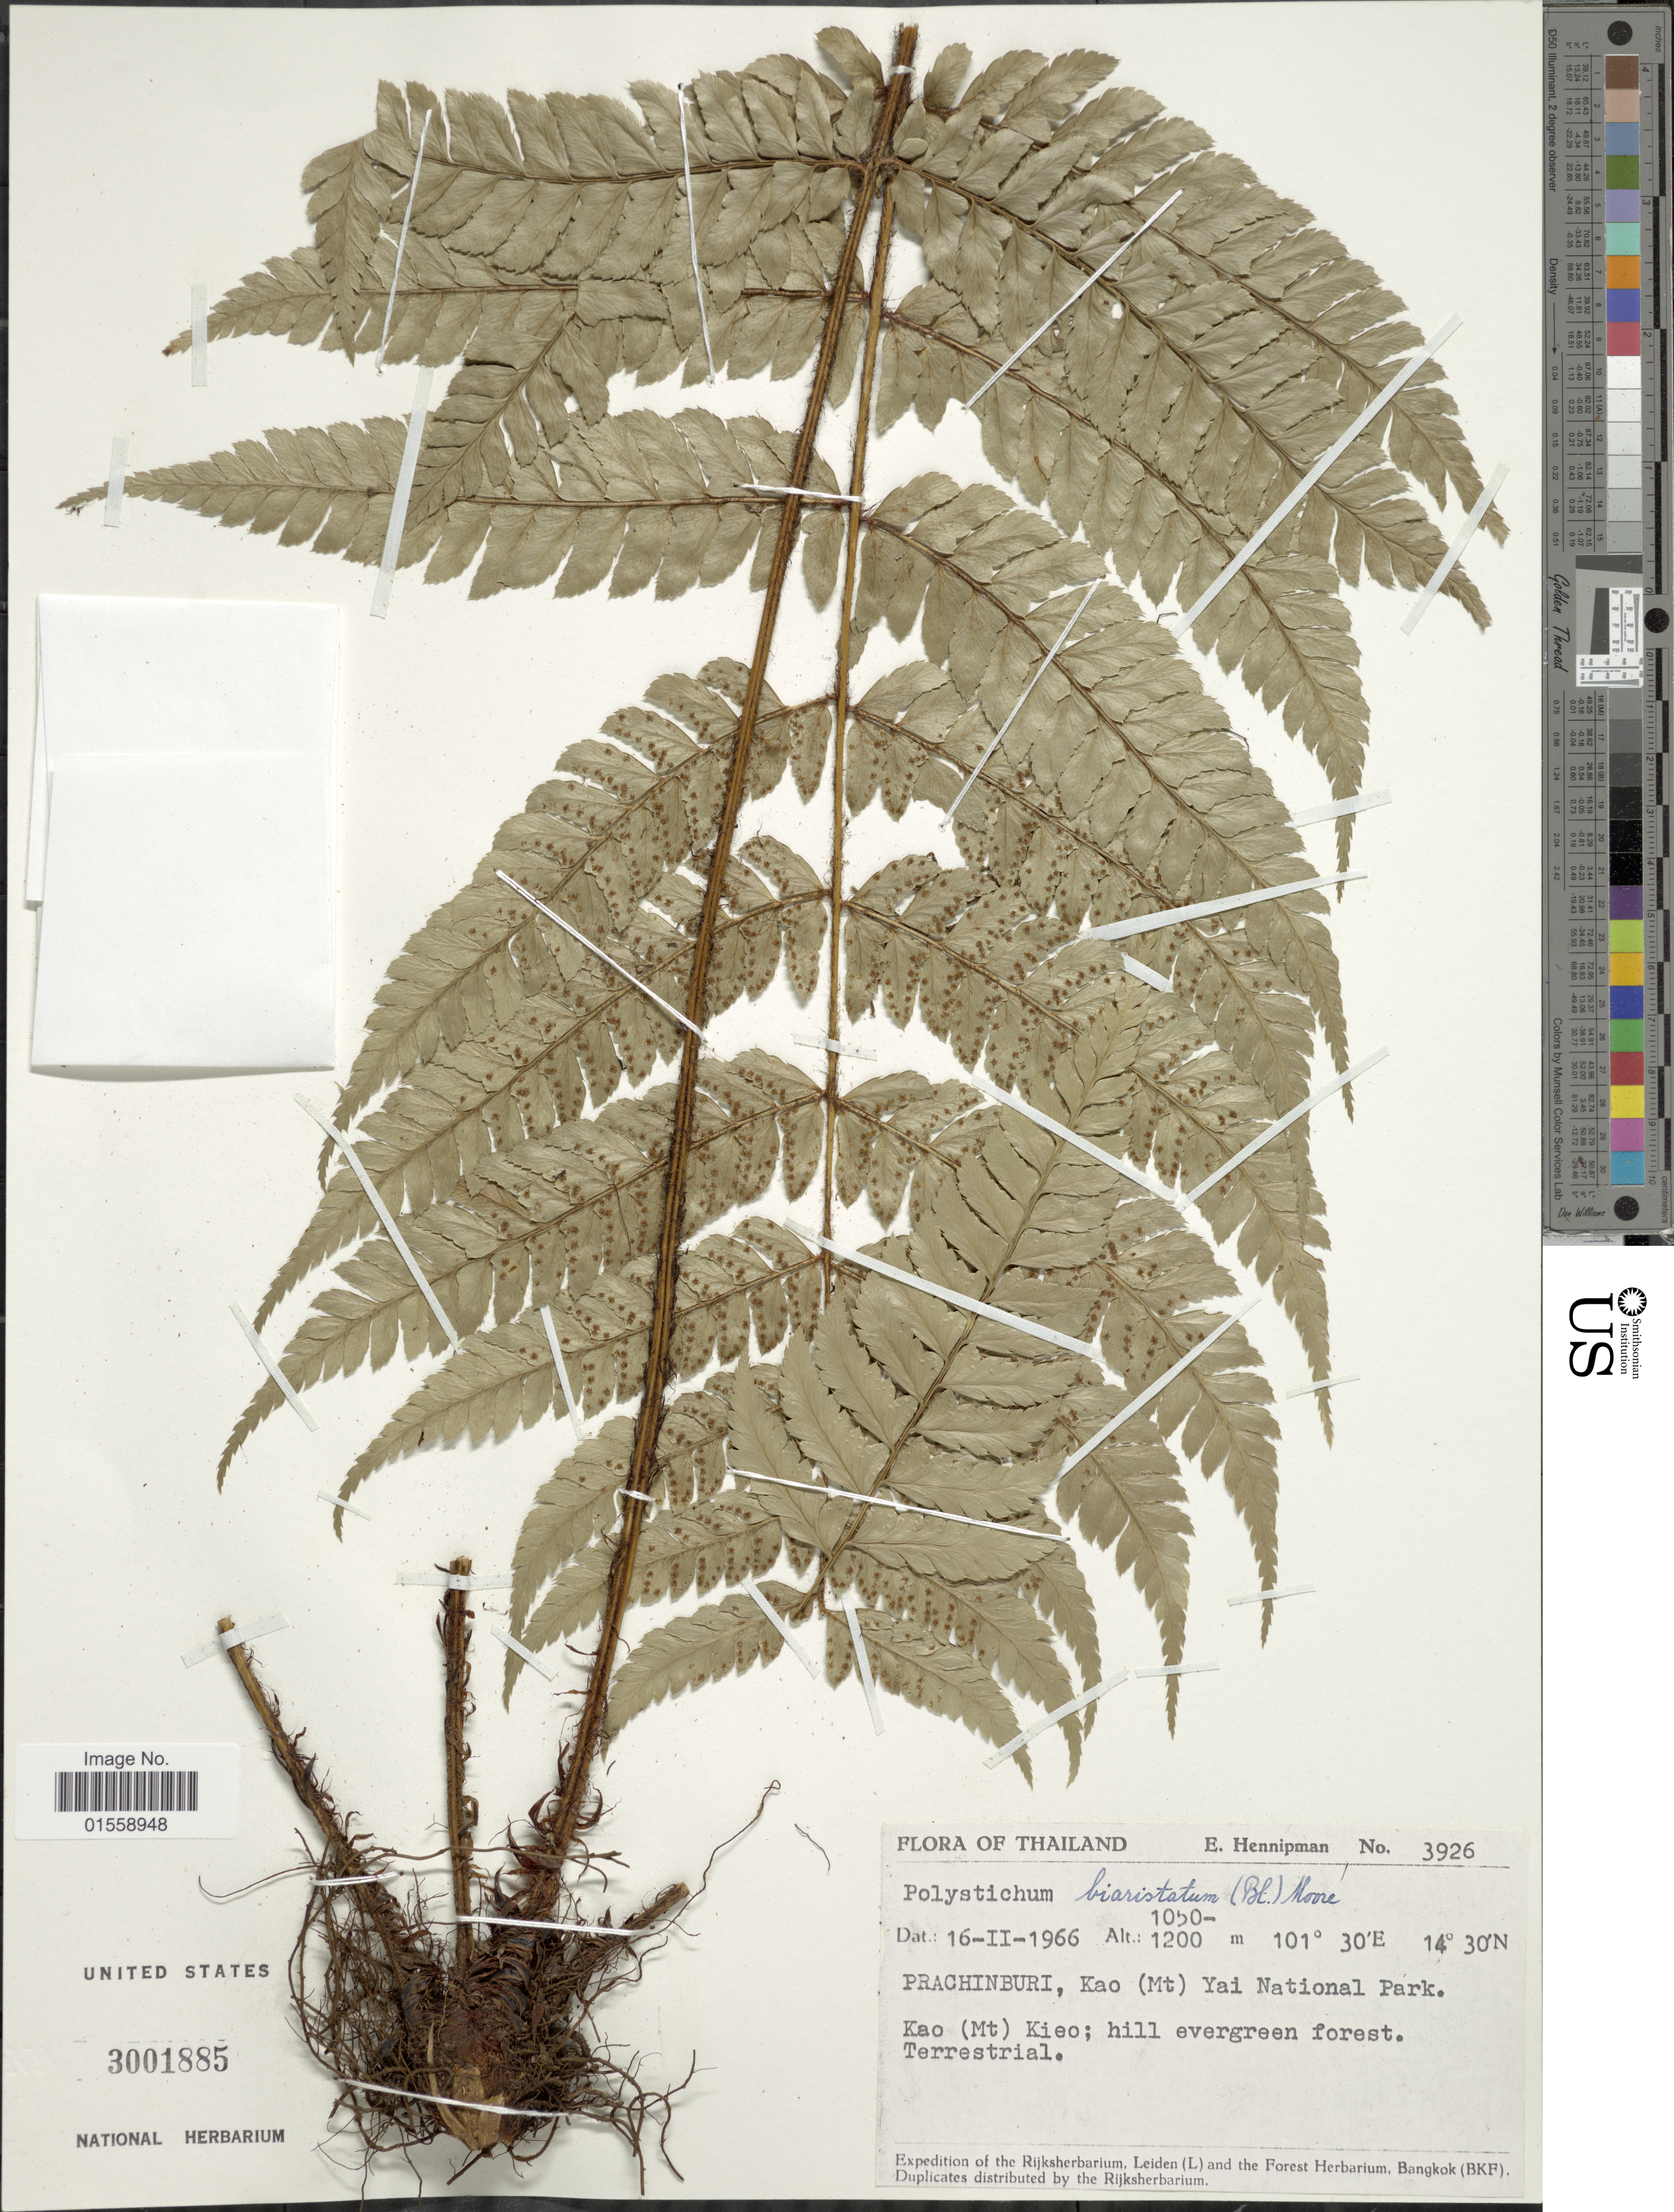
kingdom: Plantae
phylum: Tracheophyta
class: Polypodiopsida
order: Polypodiales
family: Dryopteridaceae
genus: Polystichum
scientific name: Polystichum biaristatum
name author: (Blume) T. Moore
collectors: E. Hennipman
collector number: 3926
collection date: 1966-02-16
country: Thailand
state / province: Prachin Buri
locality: Kao (Mt) Yai National Park, Kao (Mt) Kieo; hill evergreen forest.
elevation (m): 1050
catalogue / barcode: US 3001885